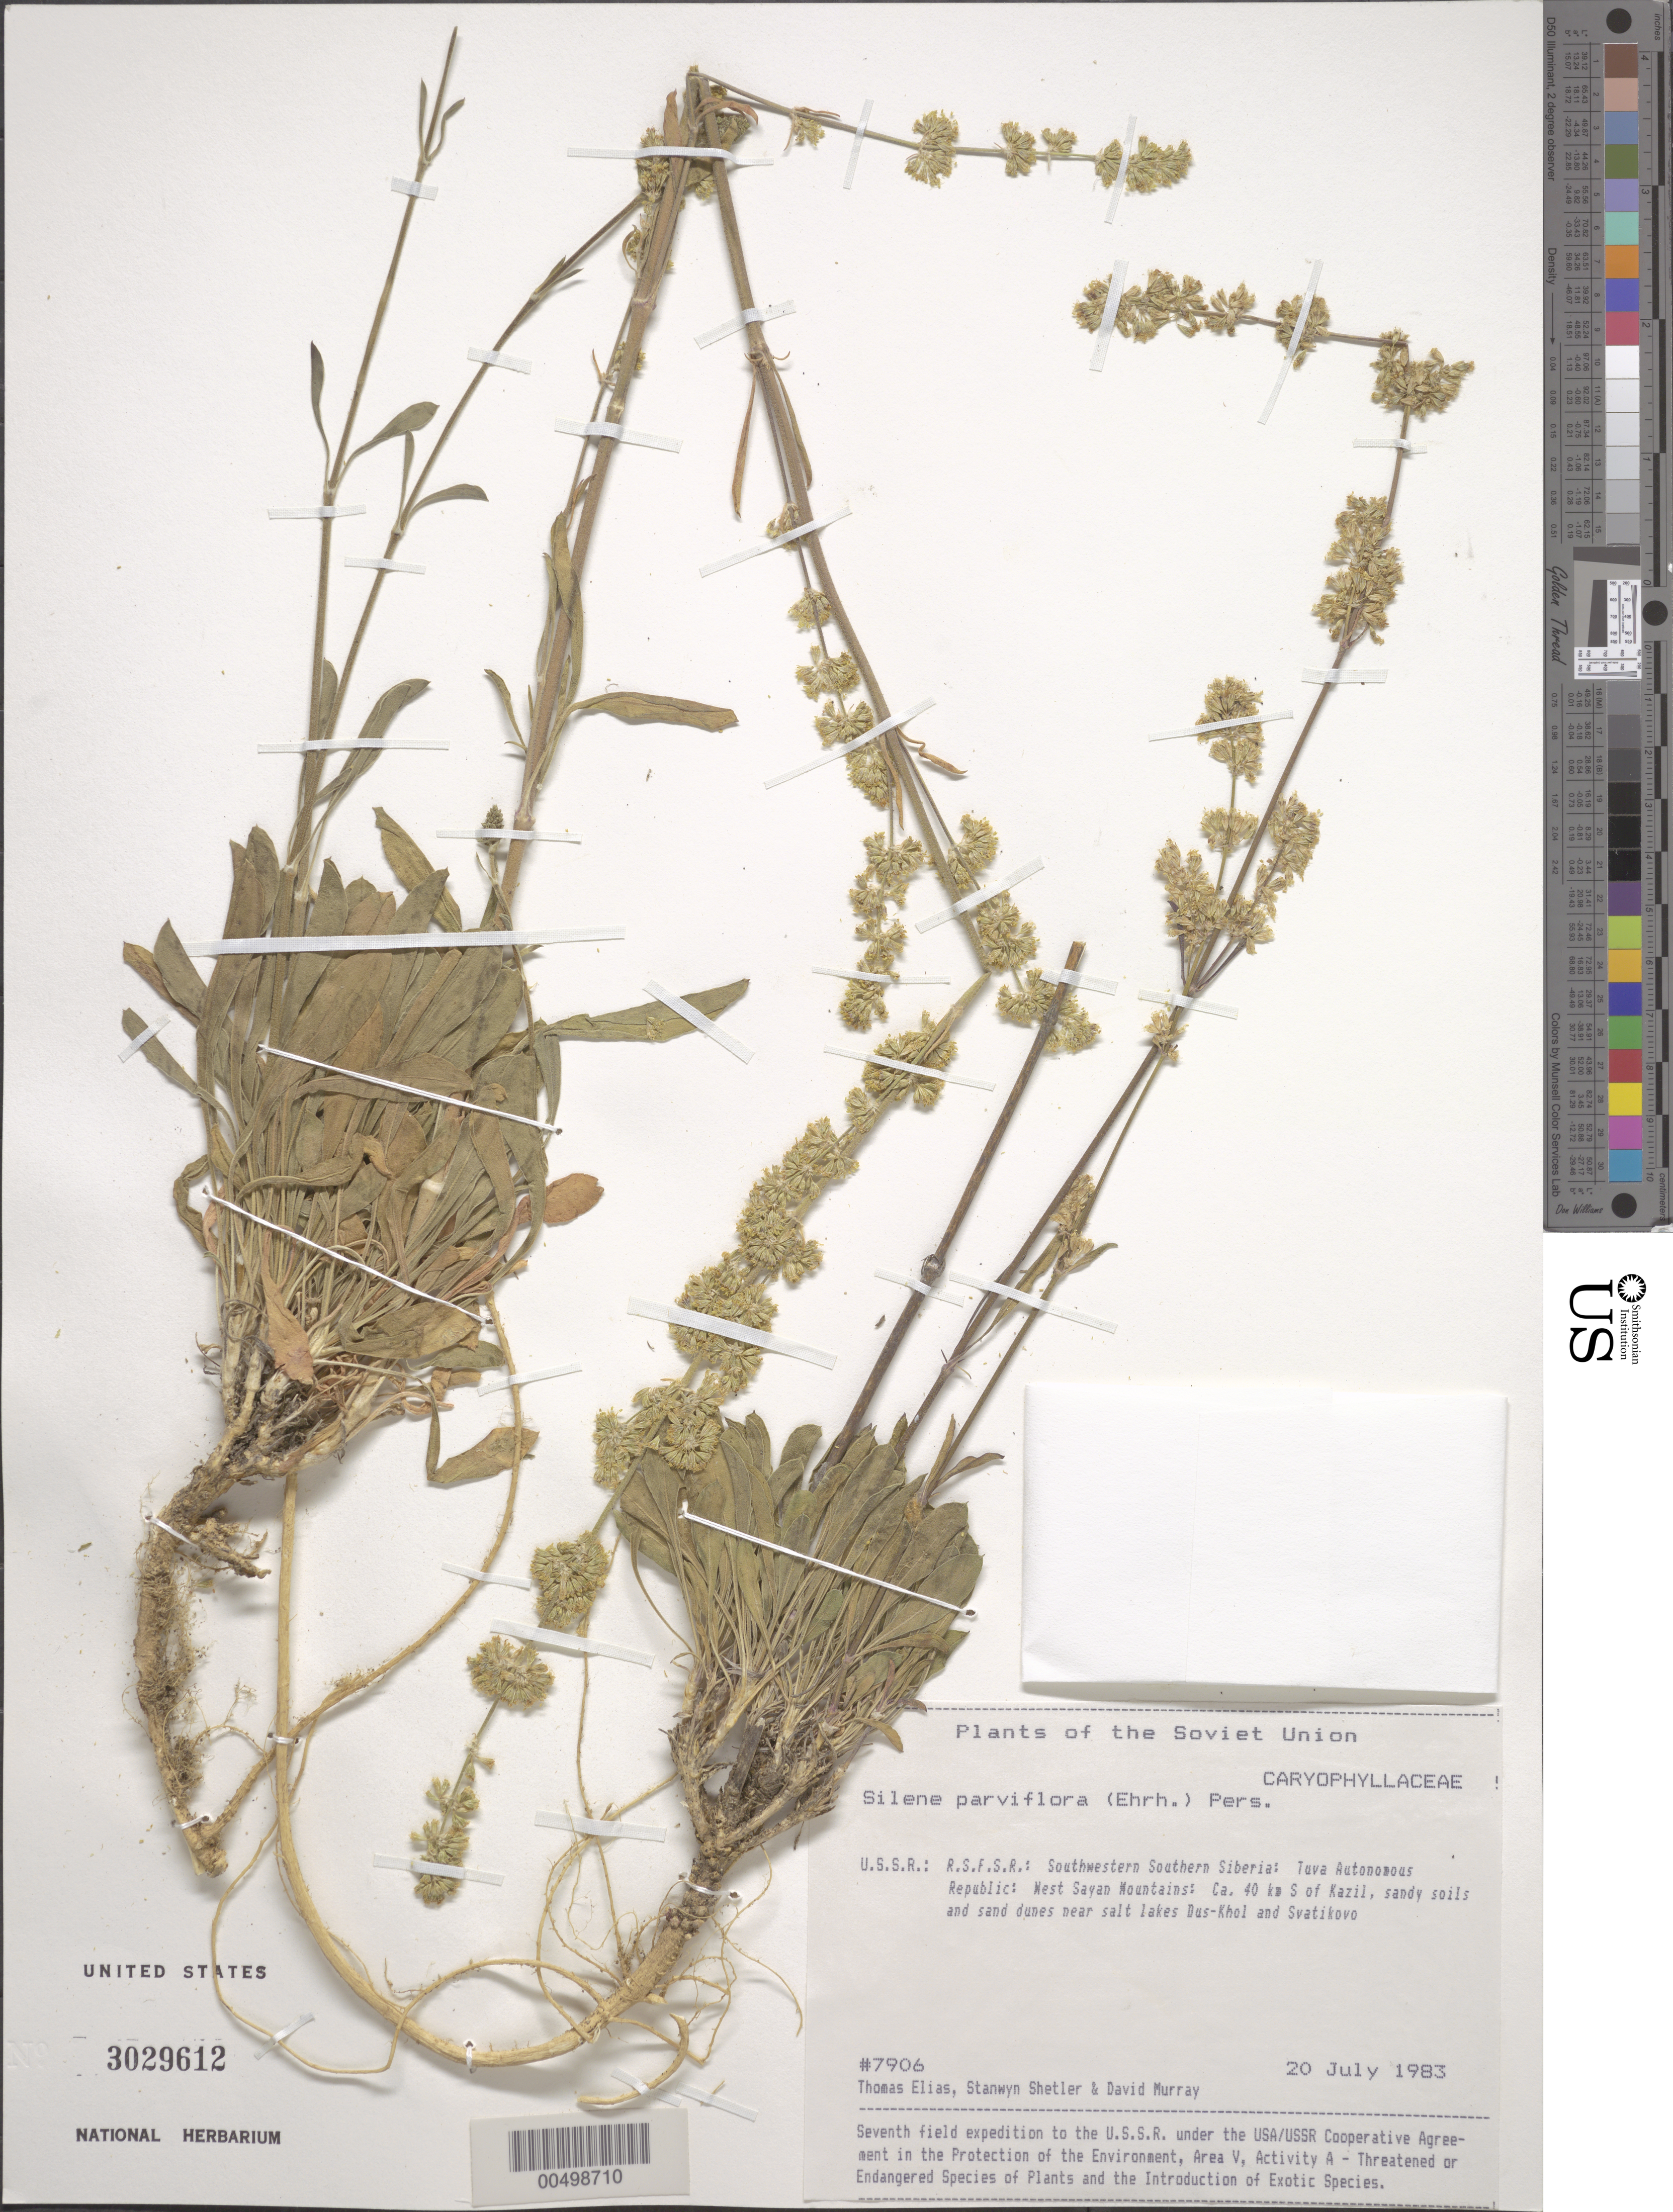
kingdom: Plantae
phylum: Tracheophyta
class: Magnoliopsida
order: Caryophyllales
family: Caryophyllaceae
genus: Silene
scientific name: Silene parviflora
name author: (Ehrh.) Pers.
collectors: T. Elias, S. Shetler & D. F. Murray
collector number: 7906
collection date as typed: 20 Jul 1983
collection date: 1983-07-20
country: Russian Federation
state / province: Tuva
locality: West Sayan Mountains, ca. 40 km S of Kazil [Kyzyl], near salt lakes Dus-Kohl and Svatikovo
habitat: sandy soils and sand dunes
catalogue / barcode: US 3029612